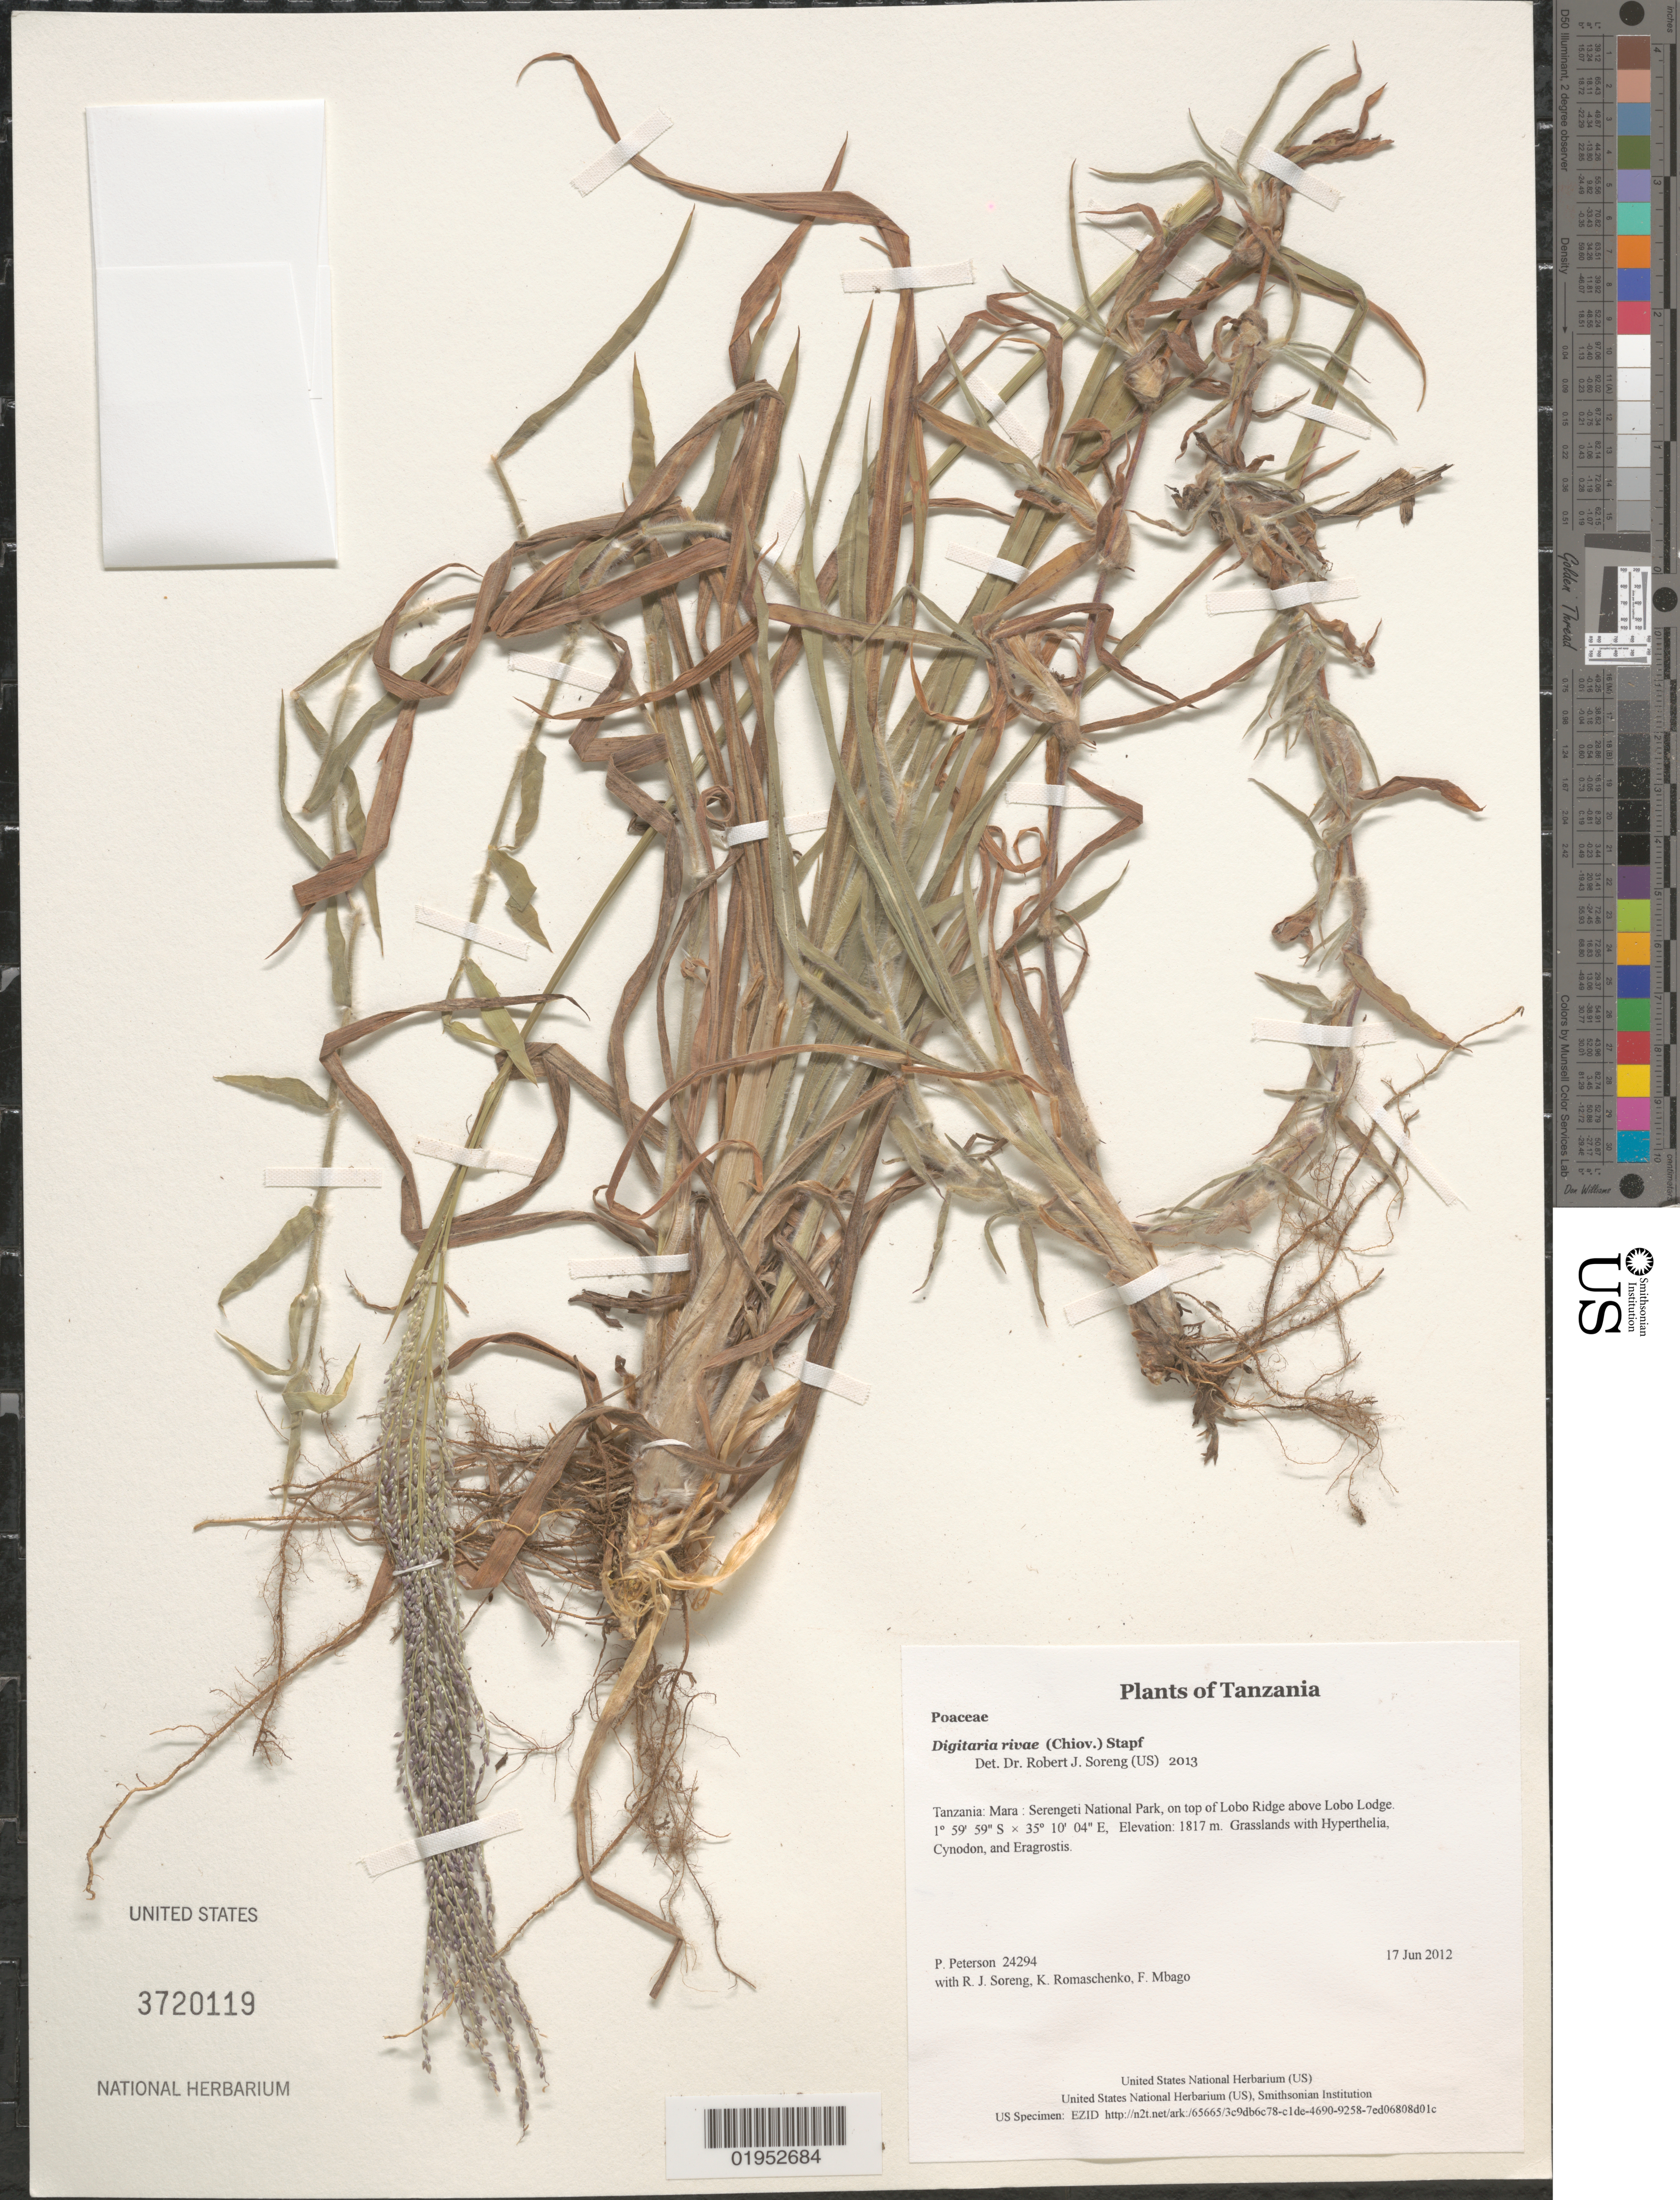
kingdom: Plantae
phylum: Tracheophyta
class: Liliopsida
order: Poales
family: Poaceae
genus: Digitaria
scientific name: Digitaria rivae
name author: (Chiov.) Stapf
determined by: Soreng, Robert J., Research Associate (BOT), Smithsonian Institution - National Museum of Natural History (UNITED STATES)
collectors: P. M. Peterson, R. J. Soreng, K. Romaschenko & F. Mbago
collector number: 24294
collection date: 2012-06-17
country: Tanzania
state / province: Mara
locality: Serengeti National Park, on top of Lobo Ridge above Lobo Lodge.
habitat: Grasslands with Hyperthelia, Cynodon, and Eragrostis.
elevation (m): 1817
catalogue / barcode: US 3720119